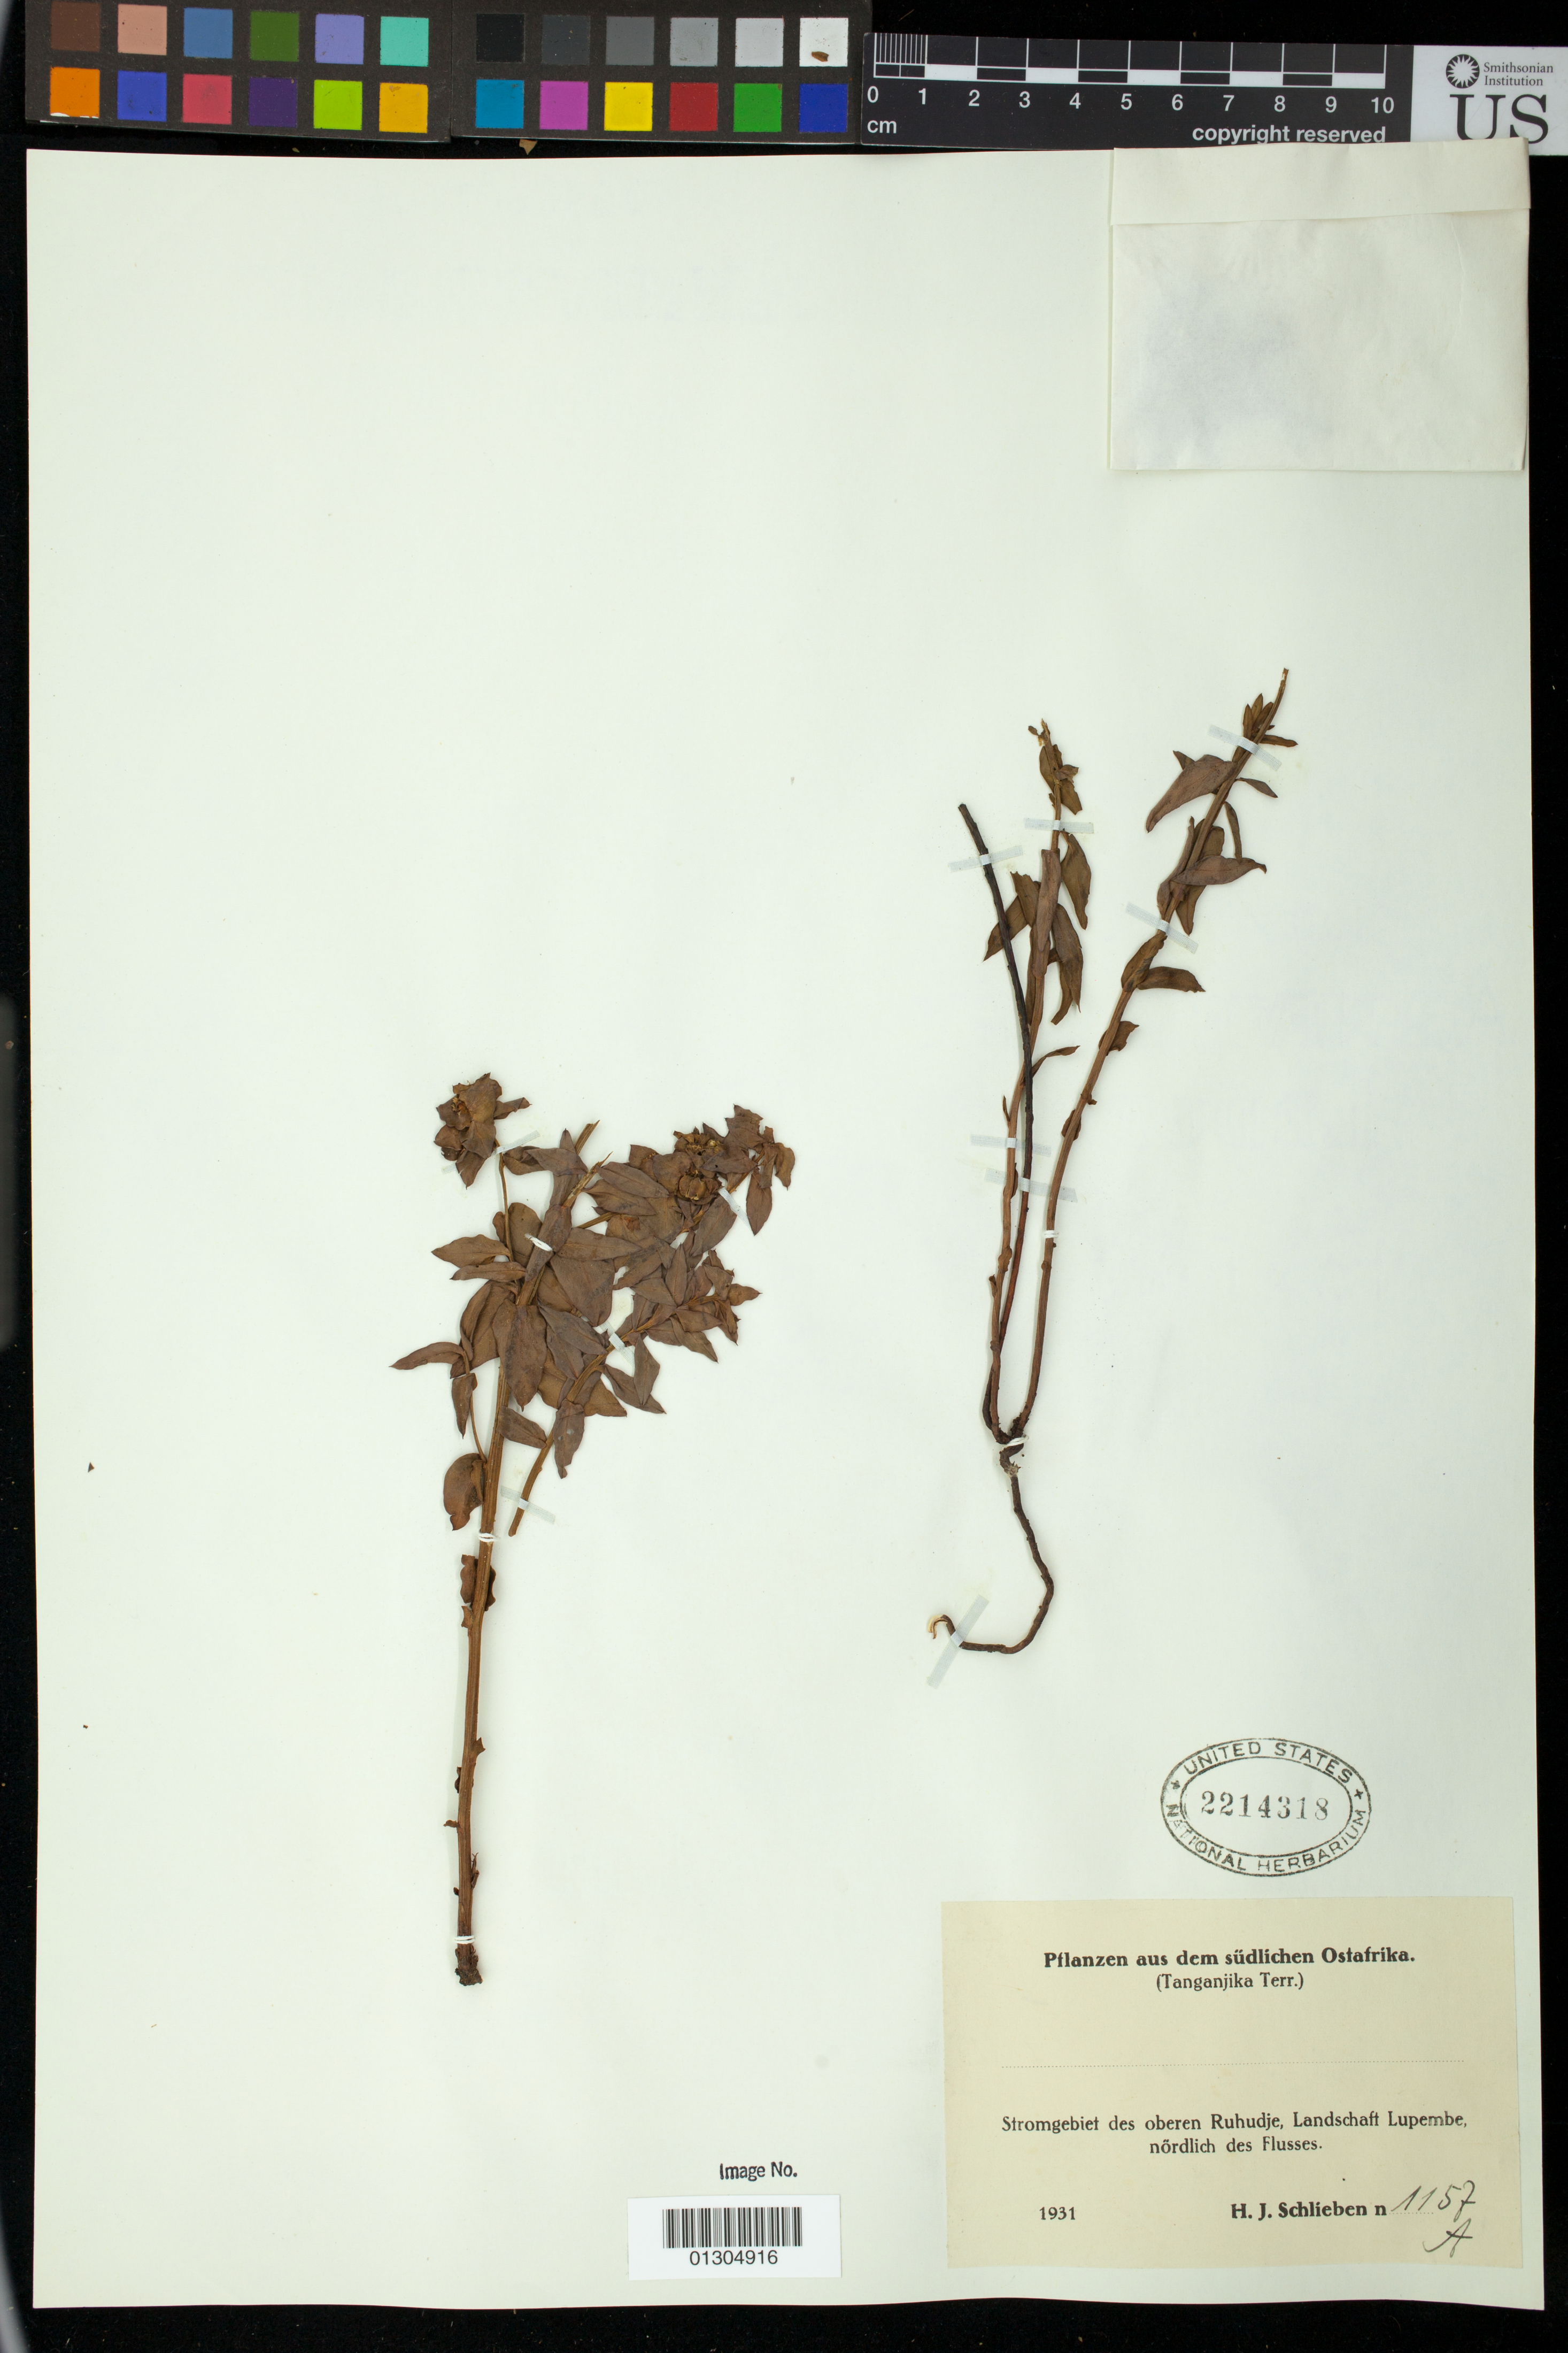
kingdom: Plantae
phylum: Tracheophyta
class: Magnoliopsida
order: Malpighiales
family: Euphorbiaceae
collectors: H. J. Schlieben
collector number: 1157 A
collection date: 1931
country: Tanzania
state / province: Njombe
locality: Stromgebiet des oberen Ruhudje, Landschaft Lupembe, norrdlish des Flusses.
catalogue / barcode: US 2214318